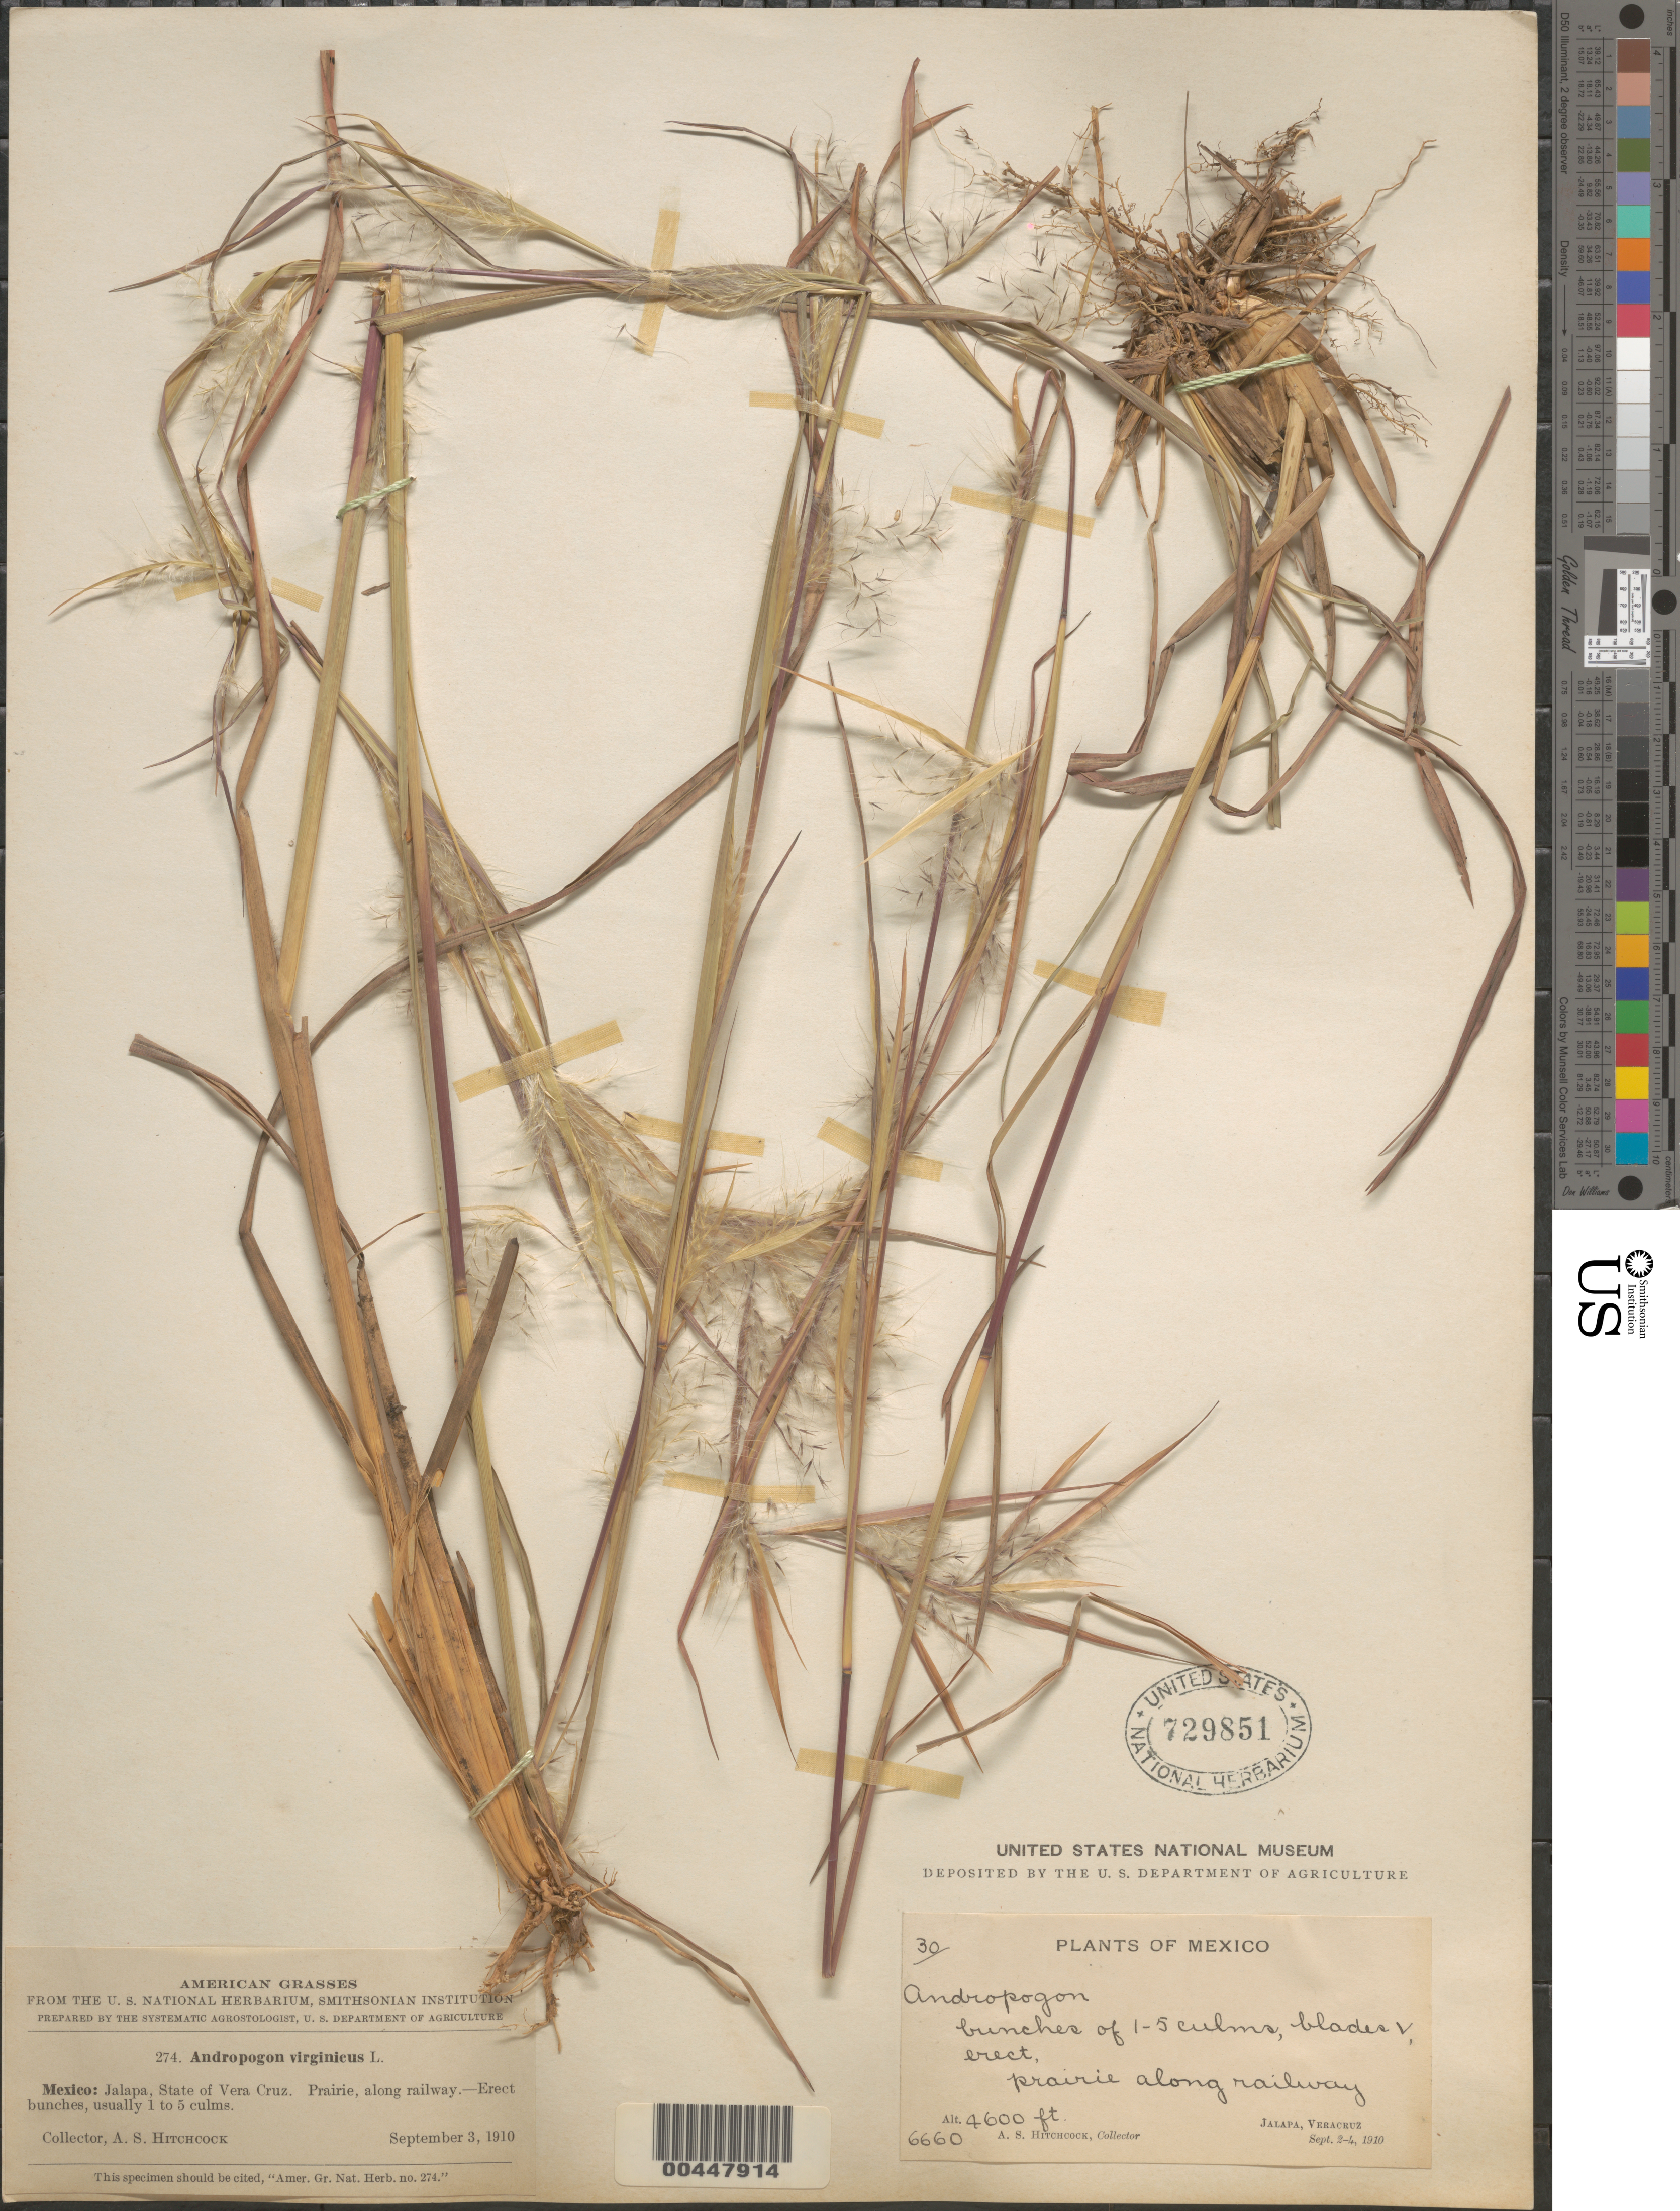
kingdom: Plantae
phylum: Tracheophyta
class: Liliopsida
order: Poales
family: Poaceae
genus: Andropogon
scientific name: Andropogon virginicus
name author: L.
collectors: A. S. Hitchcock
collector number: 6660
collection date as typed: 2 Sep 1910 to 4 Sep 1910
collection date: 1910-09-02/1910-09-04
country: Mexico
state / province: Veracruz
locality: Jalapa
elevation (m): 1402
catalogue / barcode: US 729851